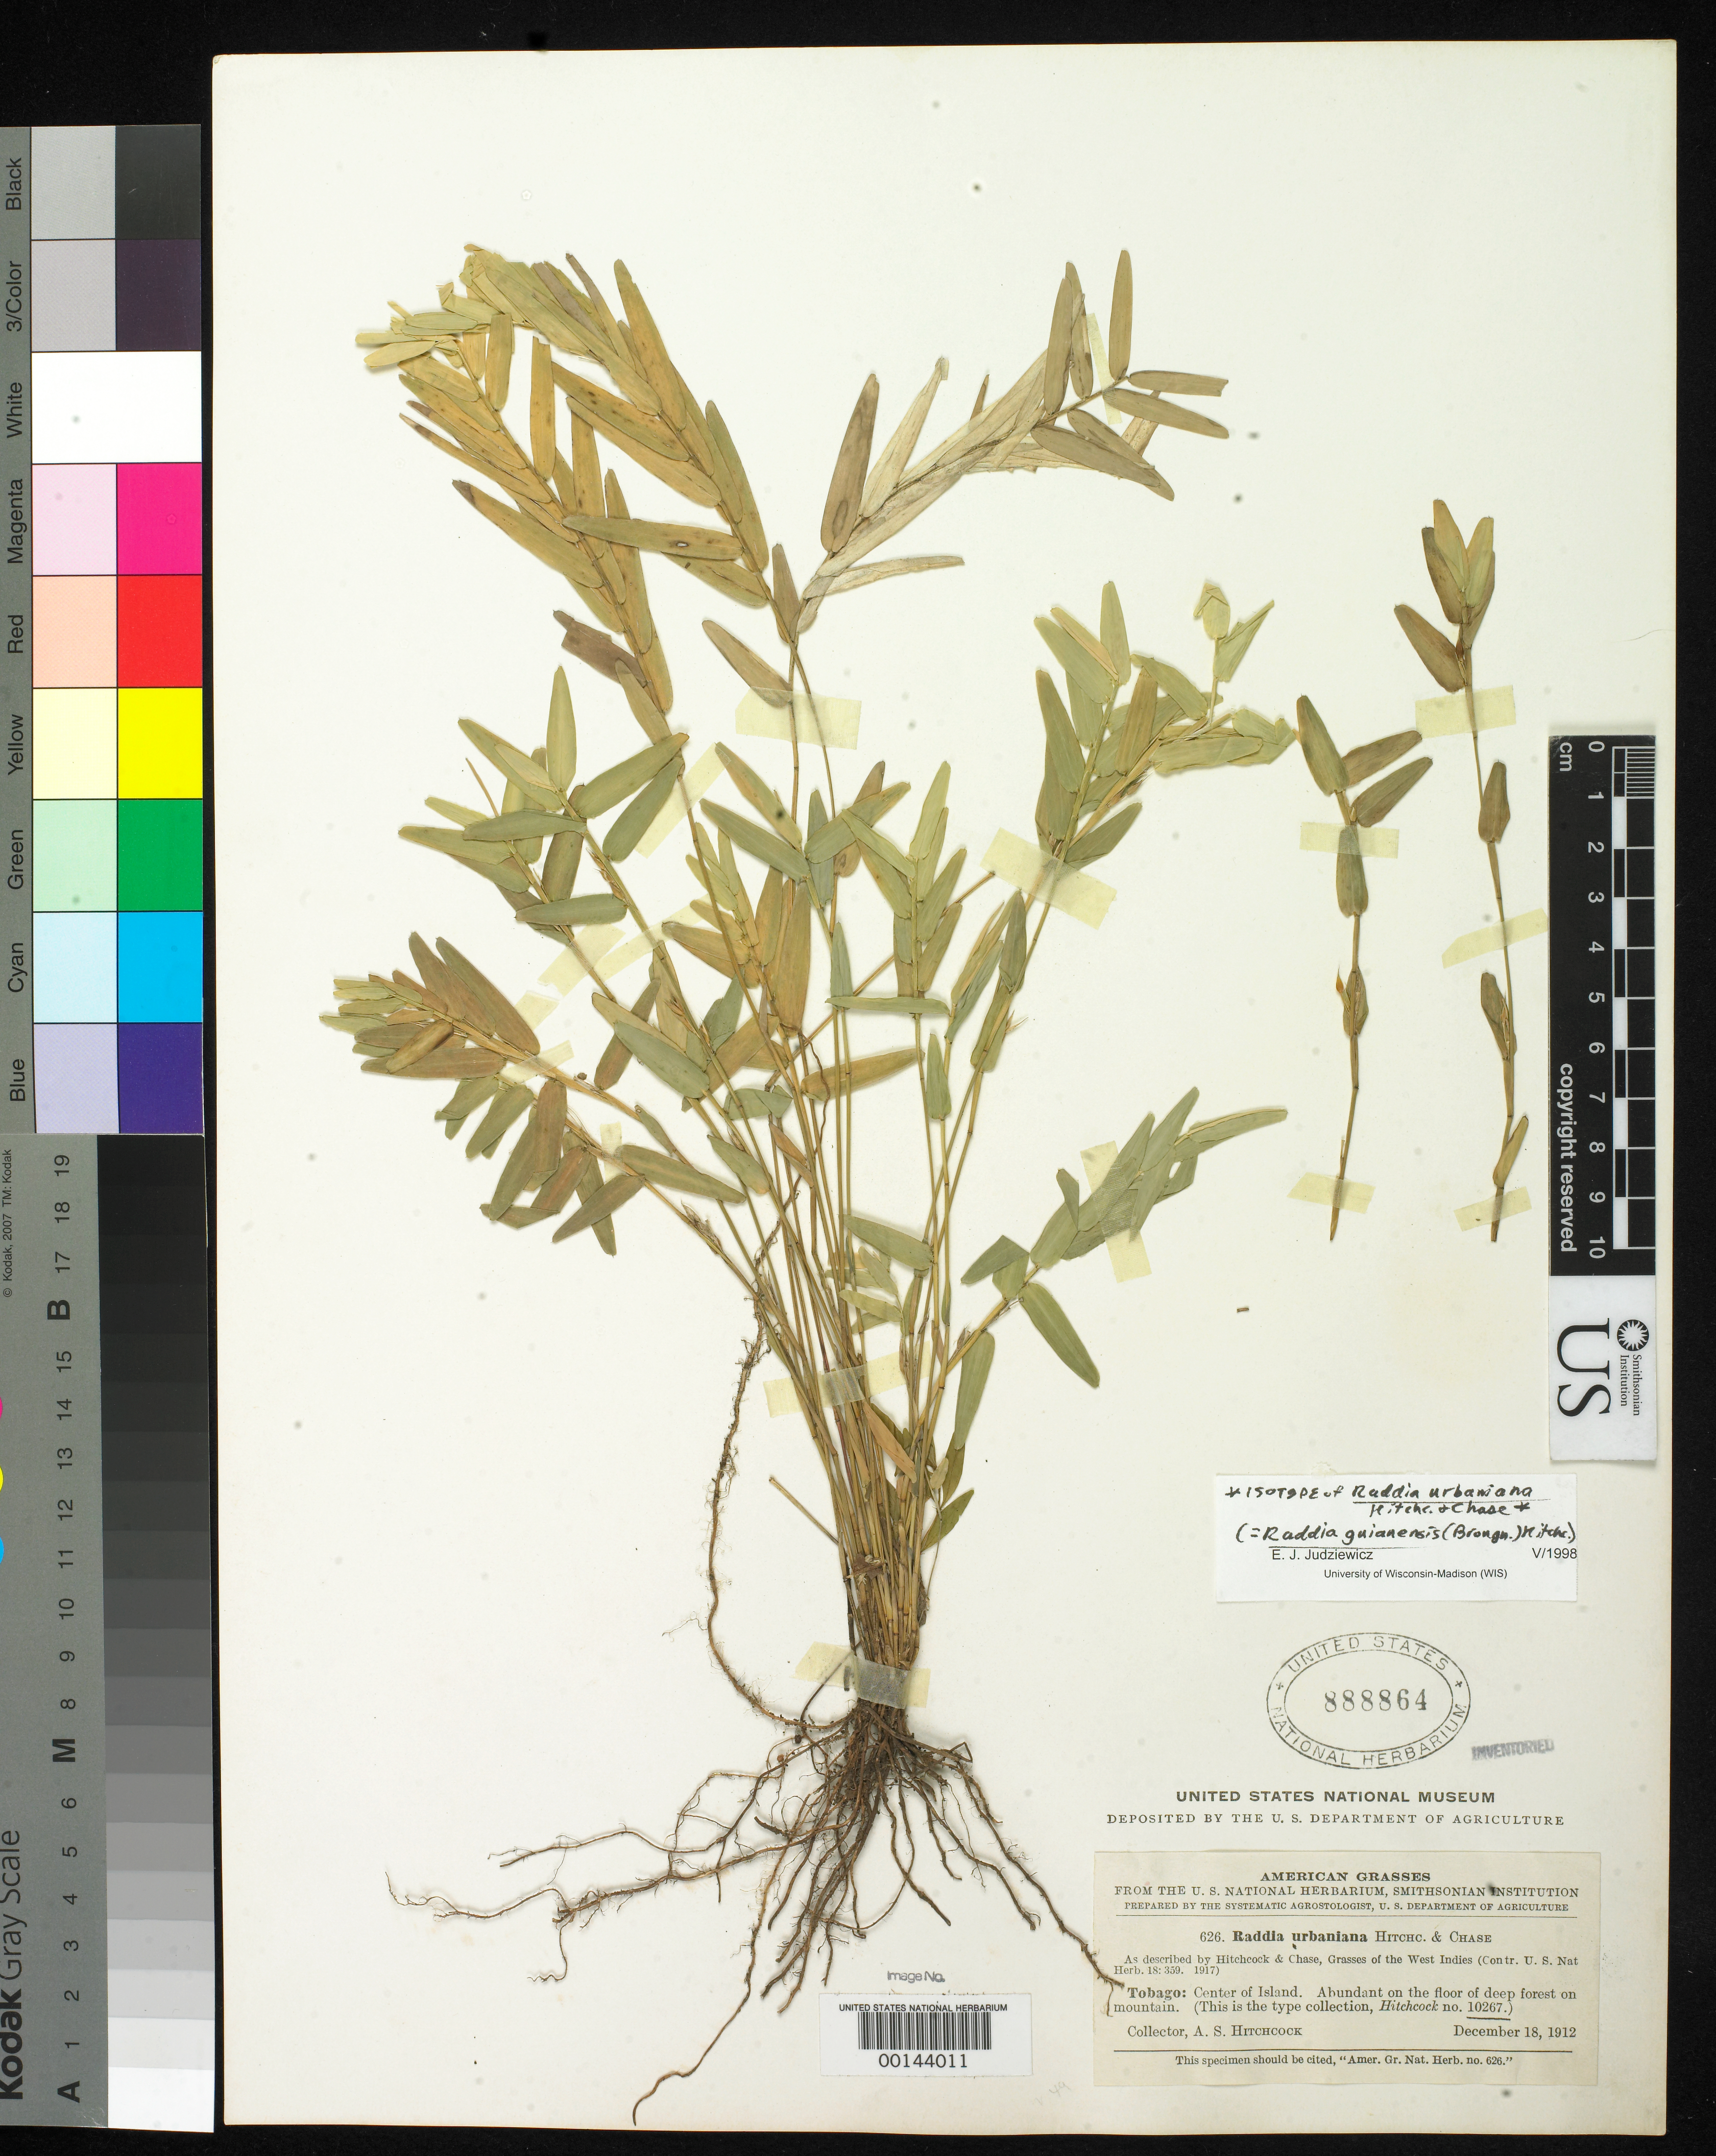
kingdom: Plantae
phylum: Tracheophyta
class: Liliopsida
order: Poales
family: Poaceae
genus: Raddia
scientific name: Raddia urbaniana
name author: Hitchc. & Chase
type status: Isotype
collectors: A. S. Hitchcock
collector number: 626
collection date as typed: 18 Dec 1912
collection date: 1912-12-18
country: Trinidad and Tobago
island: Tobago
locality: Center of island, on mountain.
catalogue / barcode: US 888864